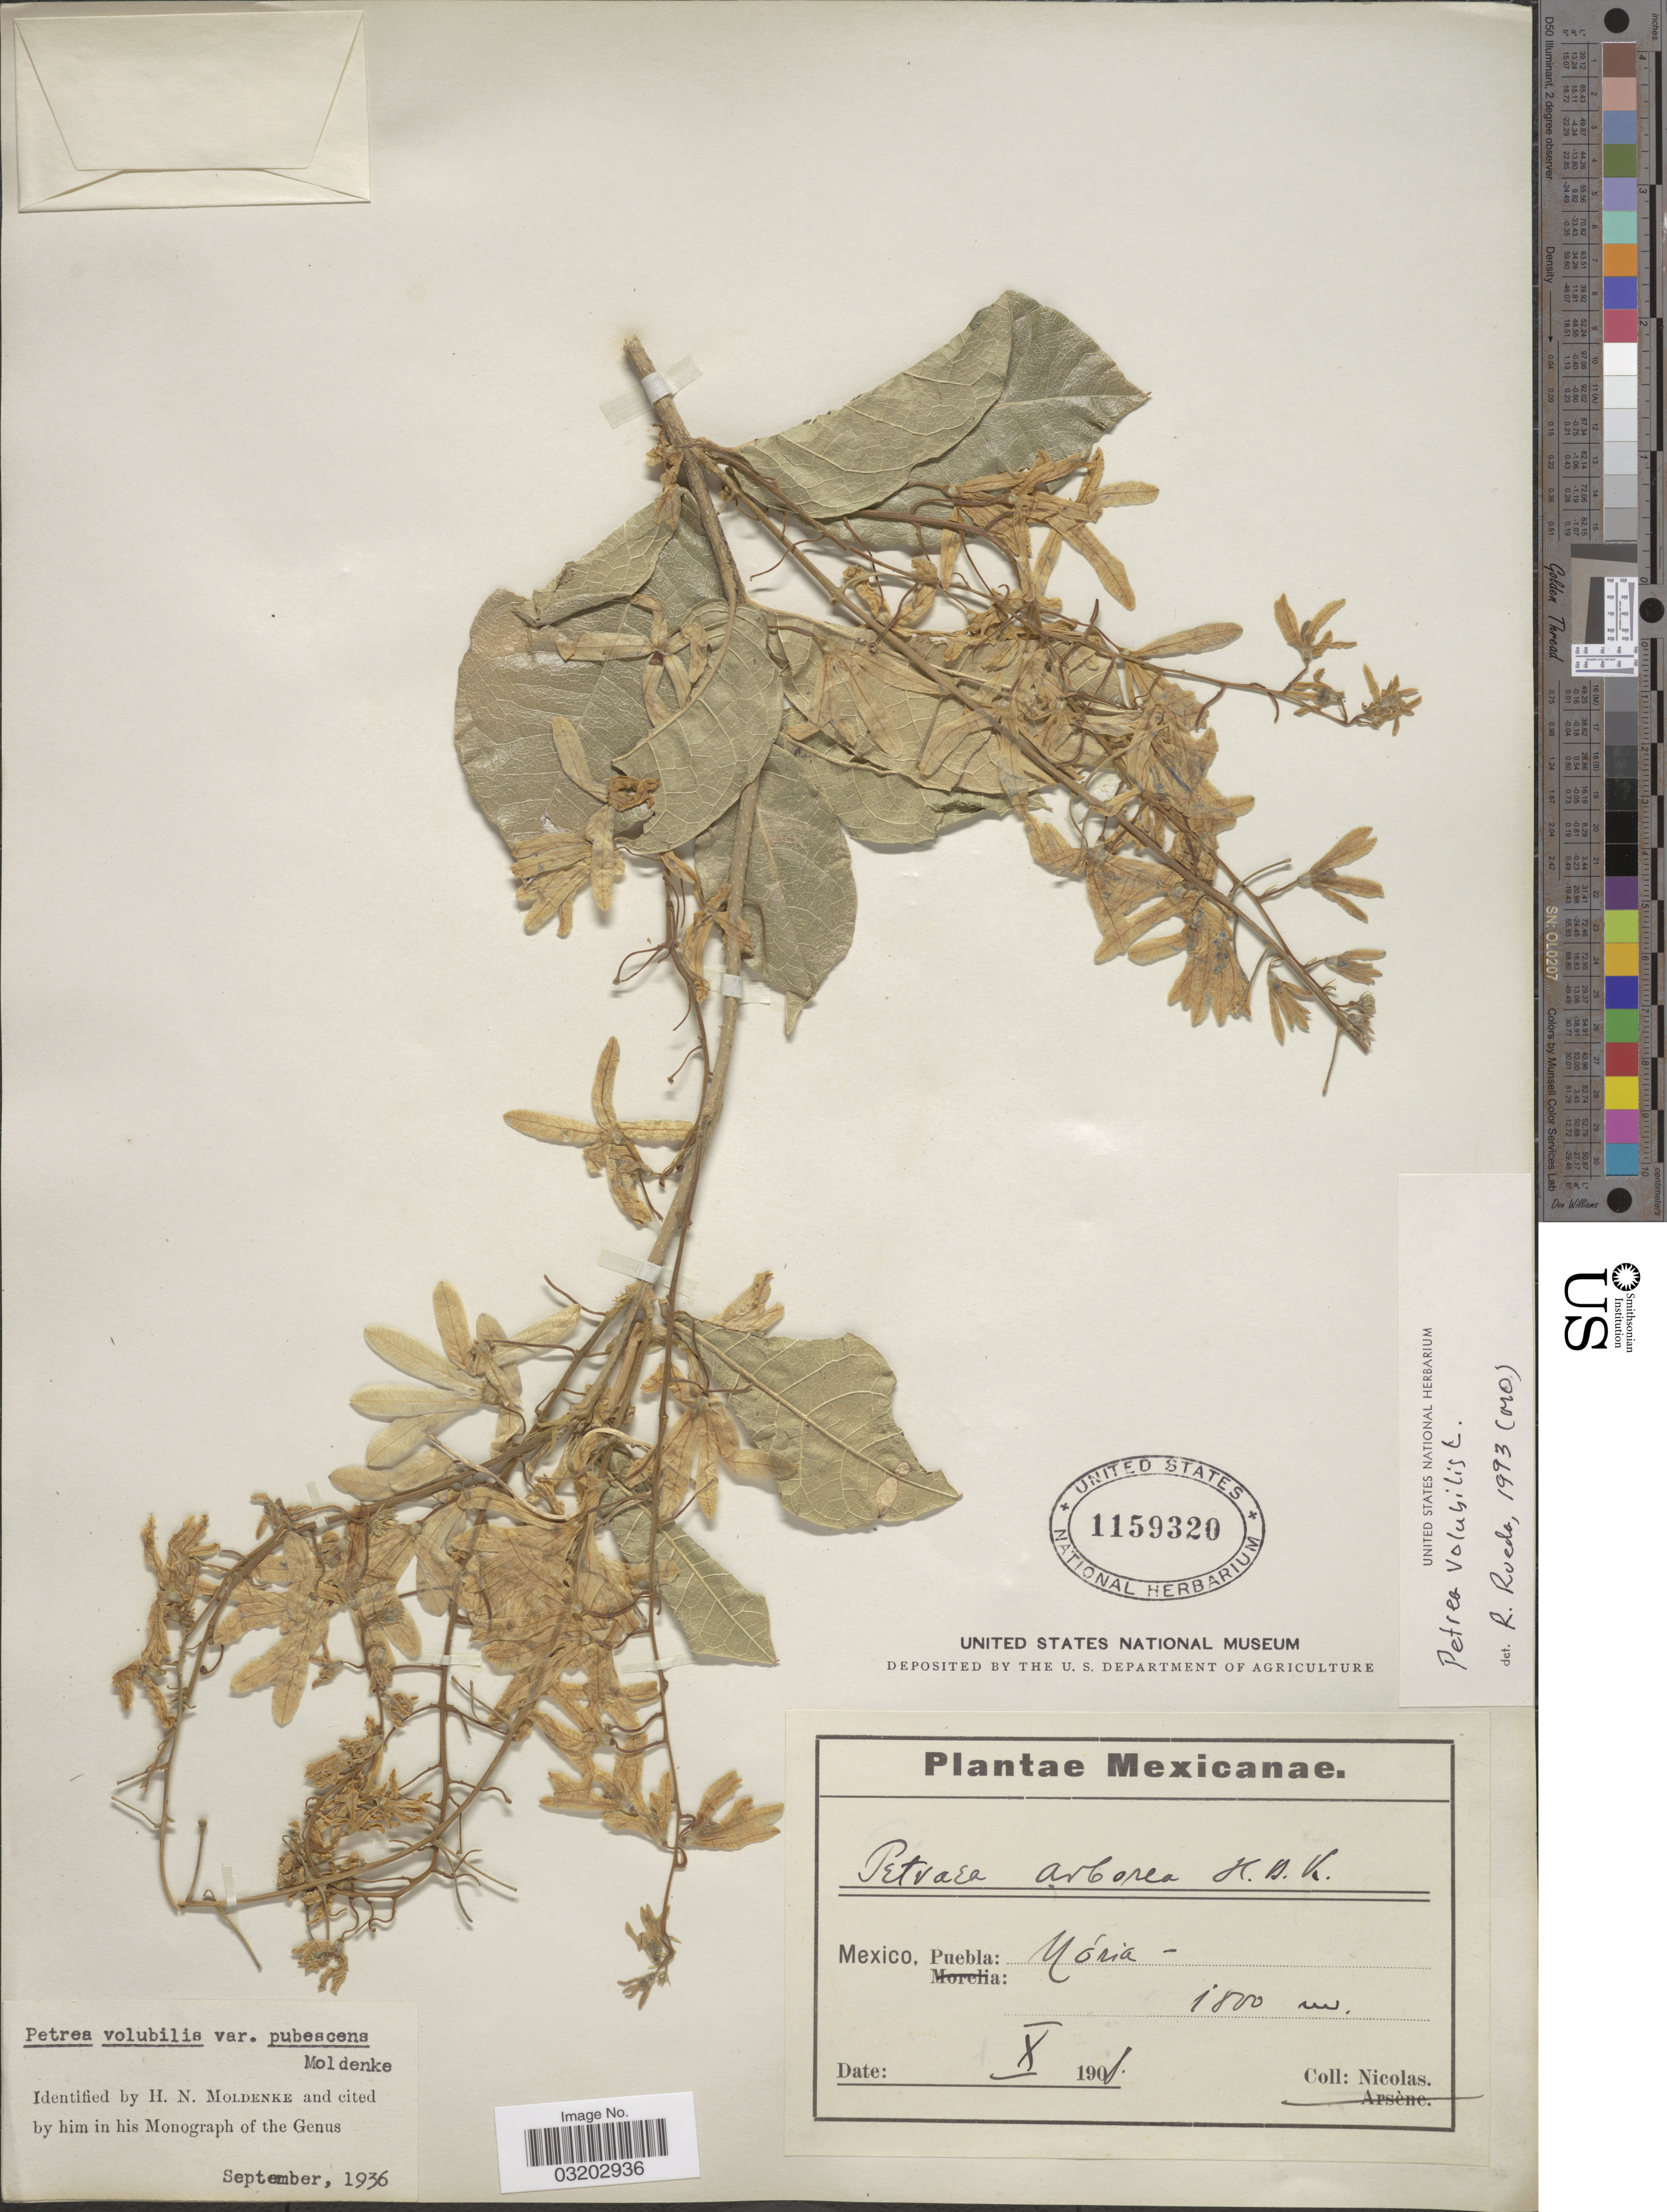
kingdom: Plantae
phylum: Tracheophyta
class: Magnoliopsida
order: Lamiales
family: Verbenaceae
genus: Petrea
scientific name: Petrea volubilis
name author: L.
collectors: -. Nicolas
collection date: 1901-10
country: Mexico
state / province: Puebla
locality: Mória.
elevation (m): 1800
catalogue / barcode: US 1159320